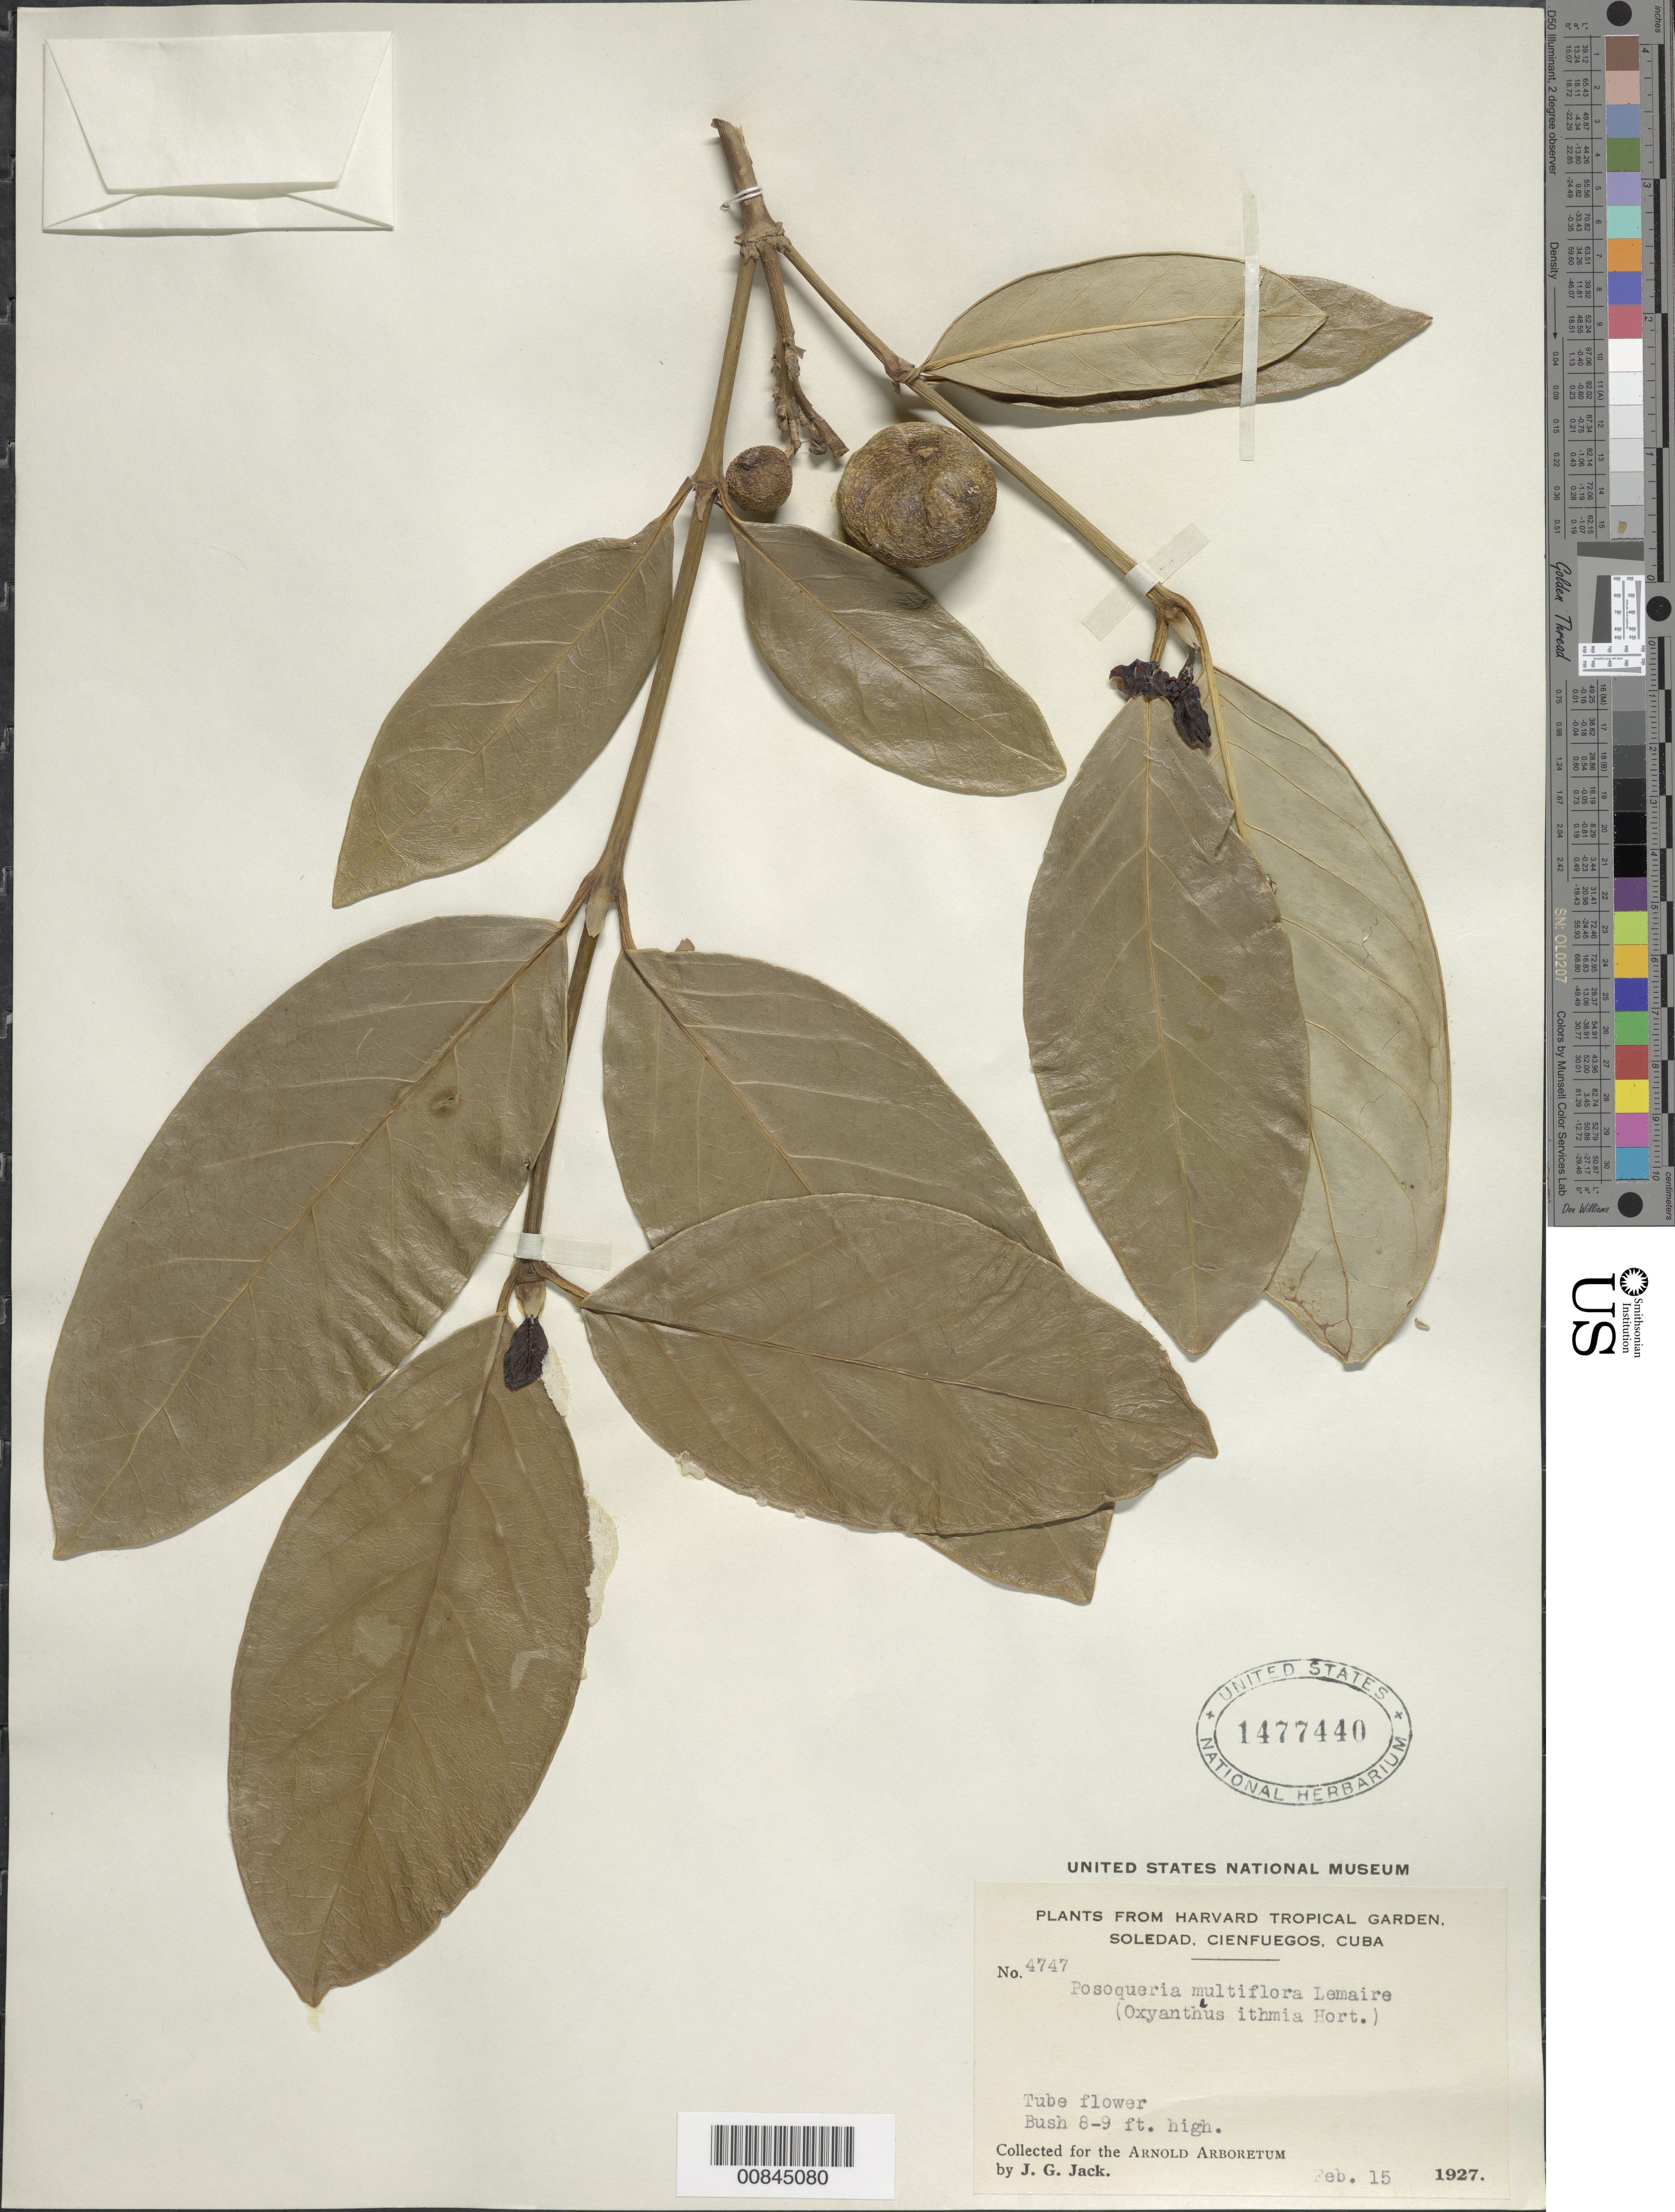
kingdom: Plantae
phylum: Tracheophyta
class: Magnoliopsida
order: Gentianales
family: Rubiaceae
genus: Posoqueria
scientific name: Posoqueria latifolia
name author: (Rudge) Roem. & Schult.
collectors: J. G. Jack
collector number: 4747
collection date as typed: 15 Feb 1927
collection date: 1927-02-15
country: Cuba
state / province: Las Villas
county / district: Cienfuegos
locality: Soledad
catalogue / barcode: US 1477440